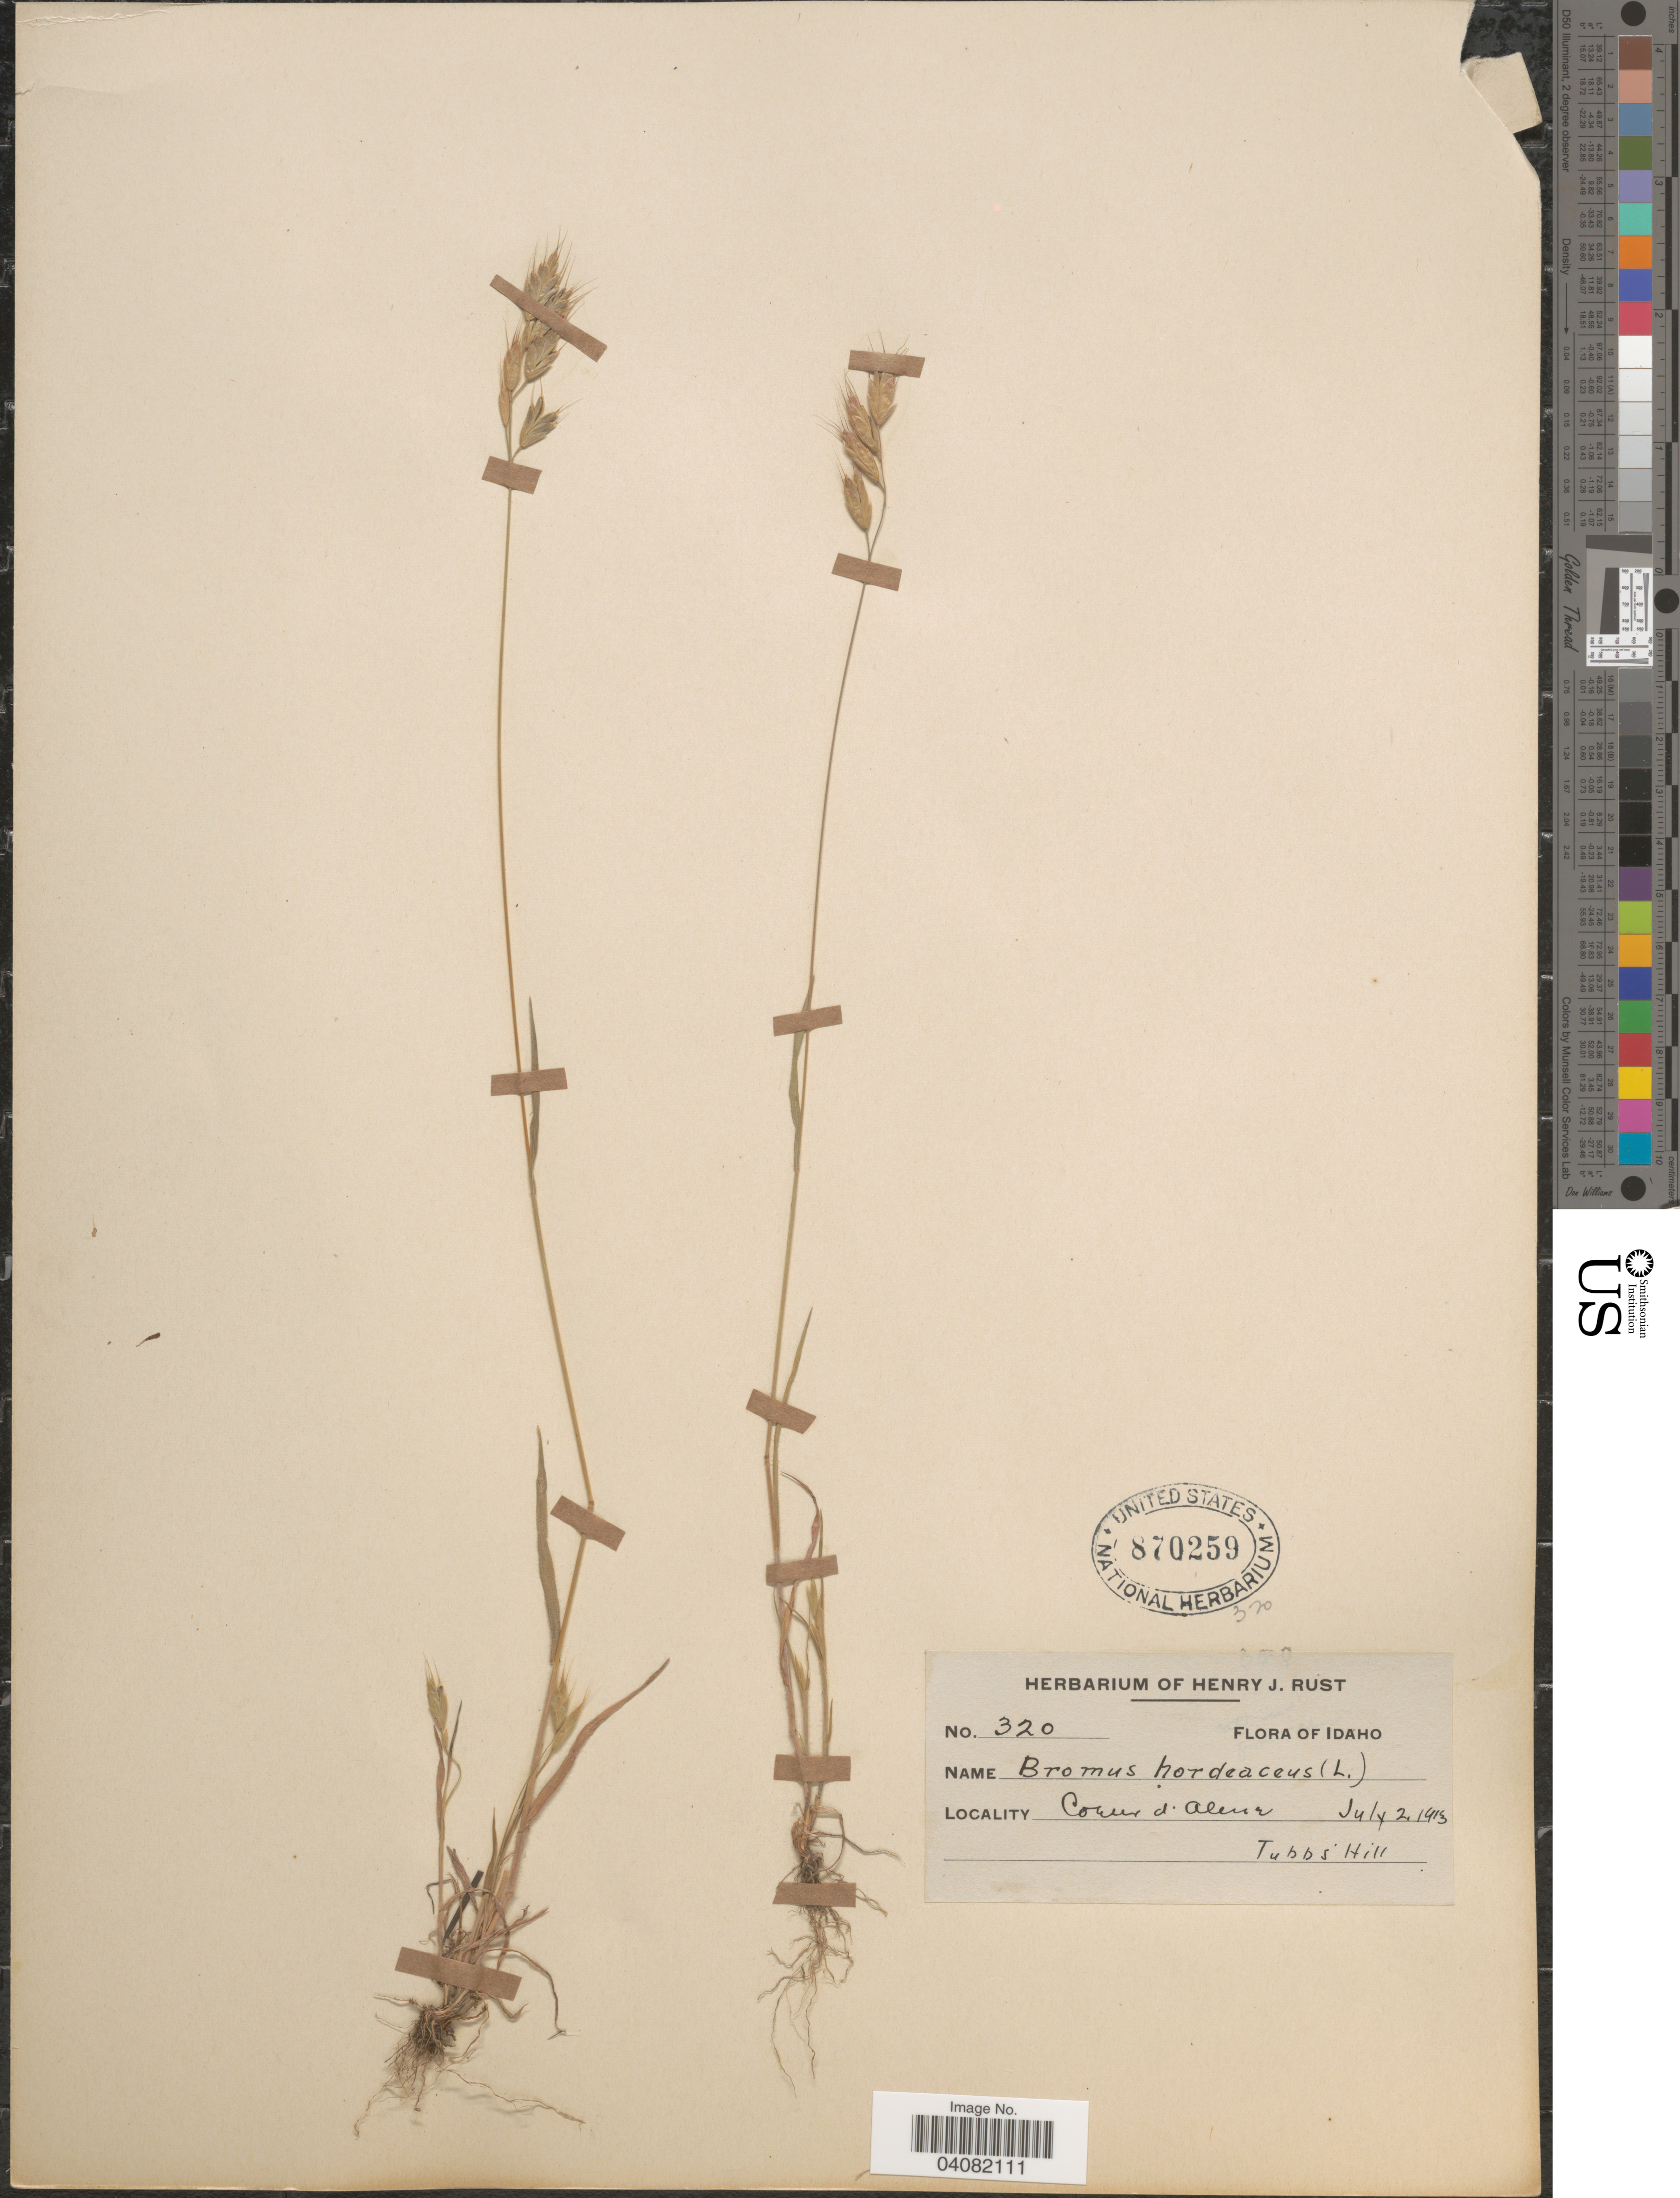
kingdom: Plantae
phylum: Tracheophyta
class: Liliopsida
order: Poales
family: Poaceae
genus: Bromus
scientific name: Bromus hordeaceus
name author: L.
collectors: ex herb. Henry J. Rust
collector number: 320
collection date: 1913-07-02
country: United States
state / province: Idaho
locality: Coeur d'Alene. Tubbs Hill.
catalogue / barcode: US 870259